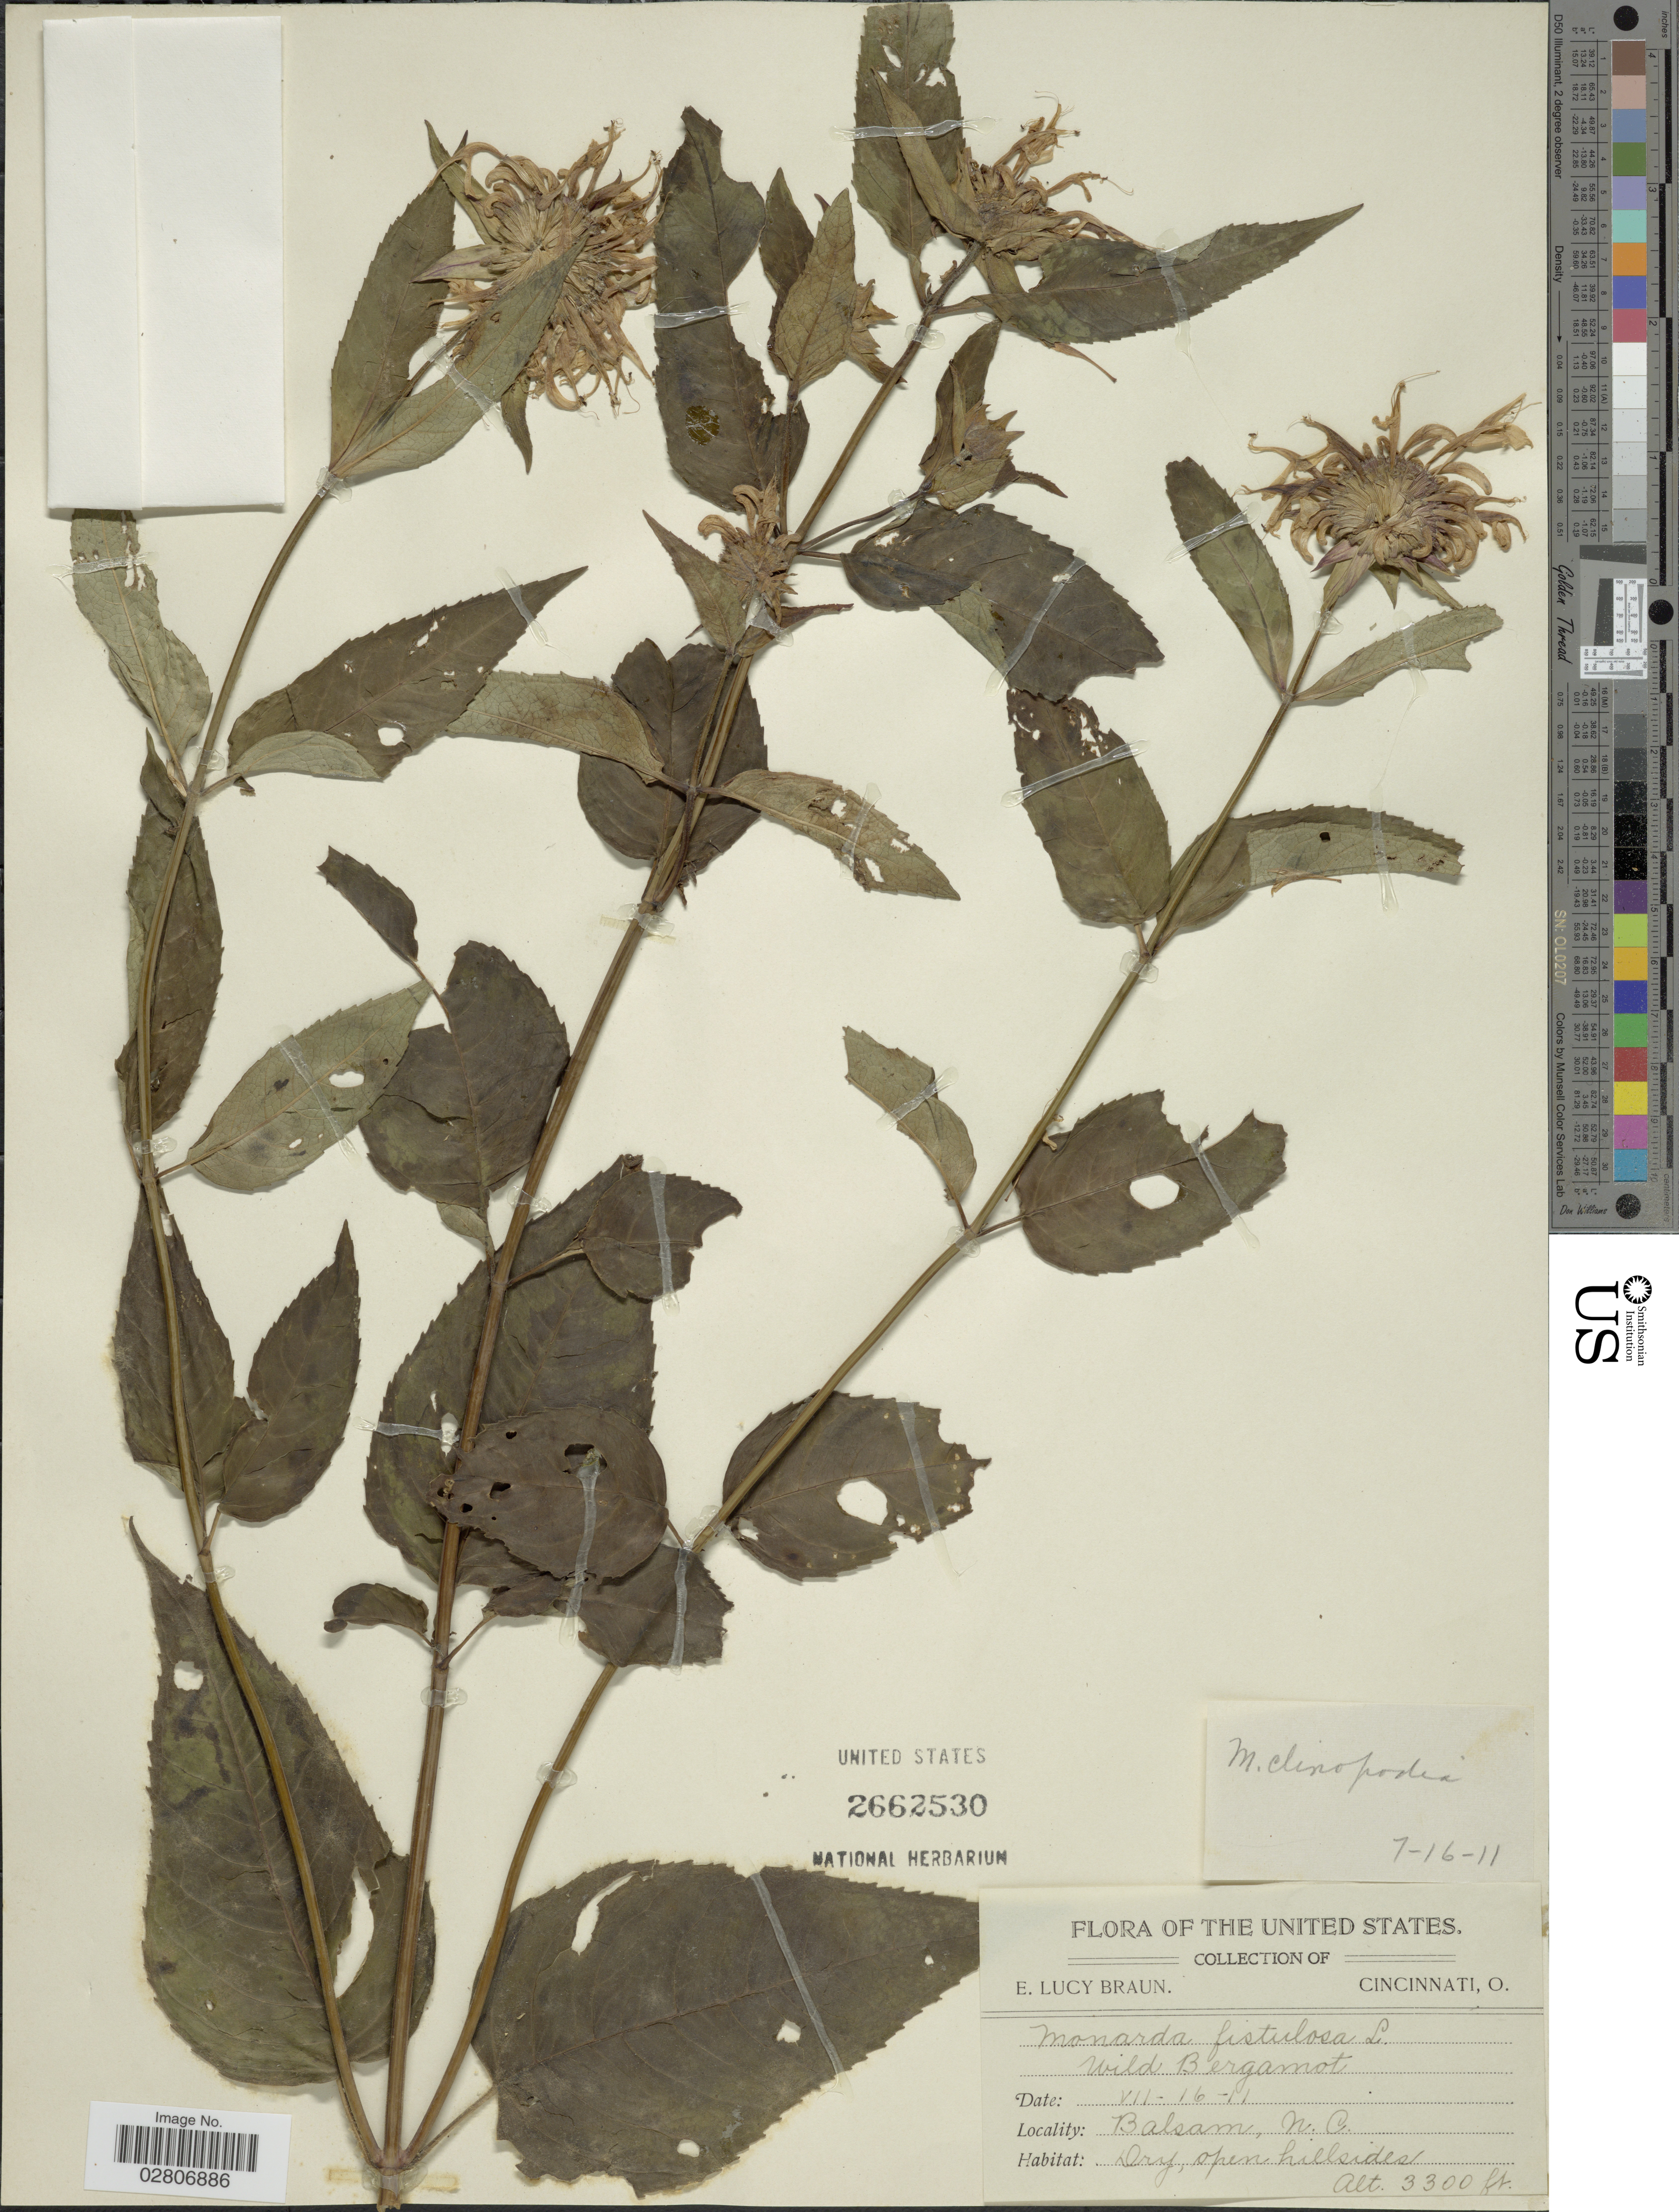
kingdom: Plantae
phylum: Tracheophyta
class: Magnoliopsida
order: Lamiales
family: Lamiaceae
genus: Monarda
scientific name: Monarda clinopodia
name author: L.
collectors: E. L. Braun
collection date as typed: Transcribed d/m/y: 16/7/11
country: United States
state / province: North Carolina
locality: Balsam.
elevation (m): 1006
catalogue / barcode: US 2662530